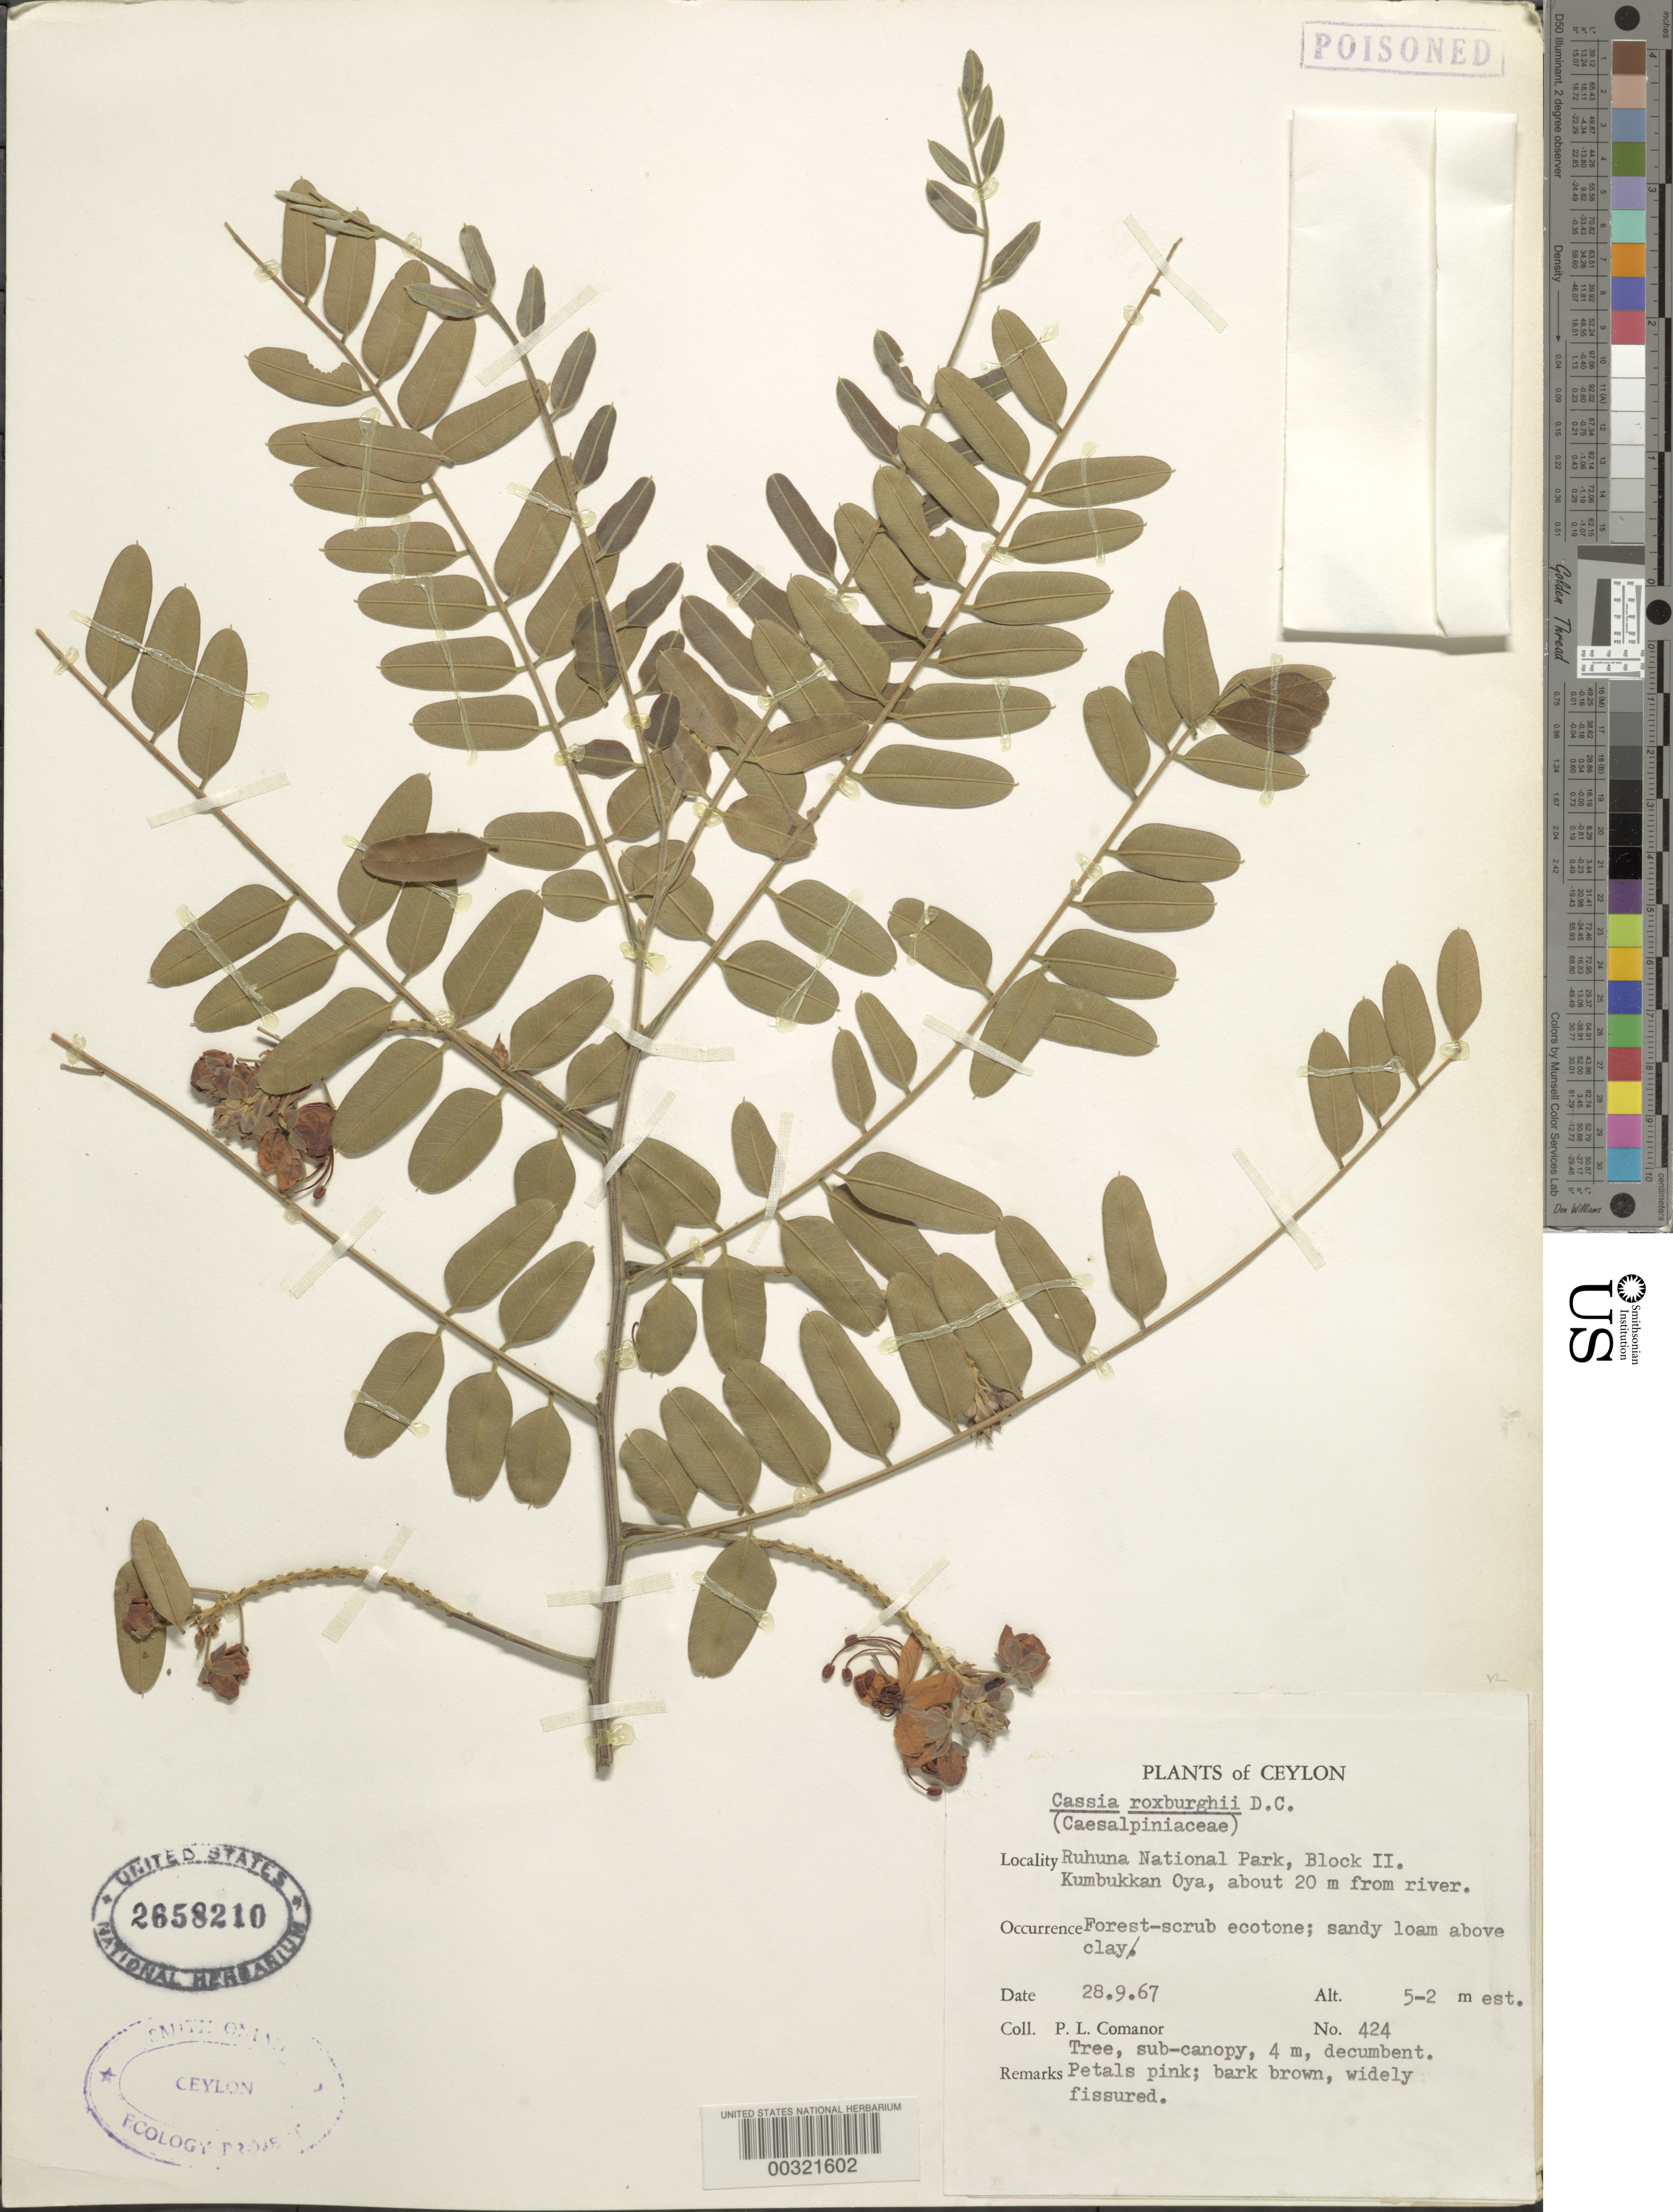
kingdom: Plantae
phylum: Tracheophyta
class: Magnoliopsida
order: Fabales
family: Fabaceae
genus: Cassia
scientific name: Cassia roxburghii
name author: Steud.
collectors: P. Comanor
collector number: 424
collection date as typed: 28 Sep 1967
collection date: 1967-09-28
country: Sri Lanka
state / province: Southern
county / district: Hambantota Dist.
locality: Ruhuna national park, block ii, kumbukkan oya, about 20m from river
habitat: Forest-scrub ecotone; sandy loam above clay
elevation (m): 2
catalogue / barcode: US 2658210